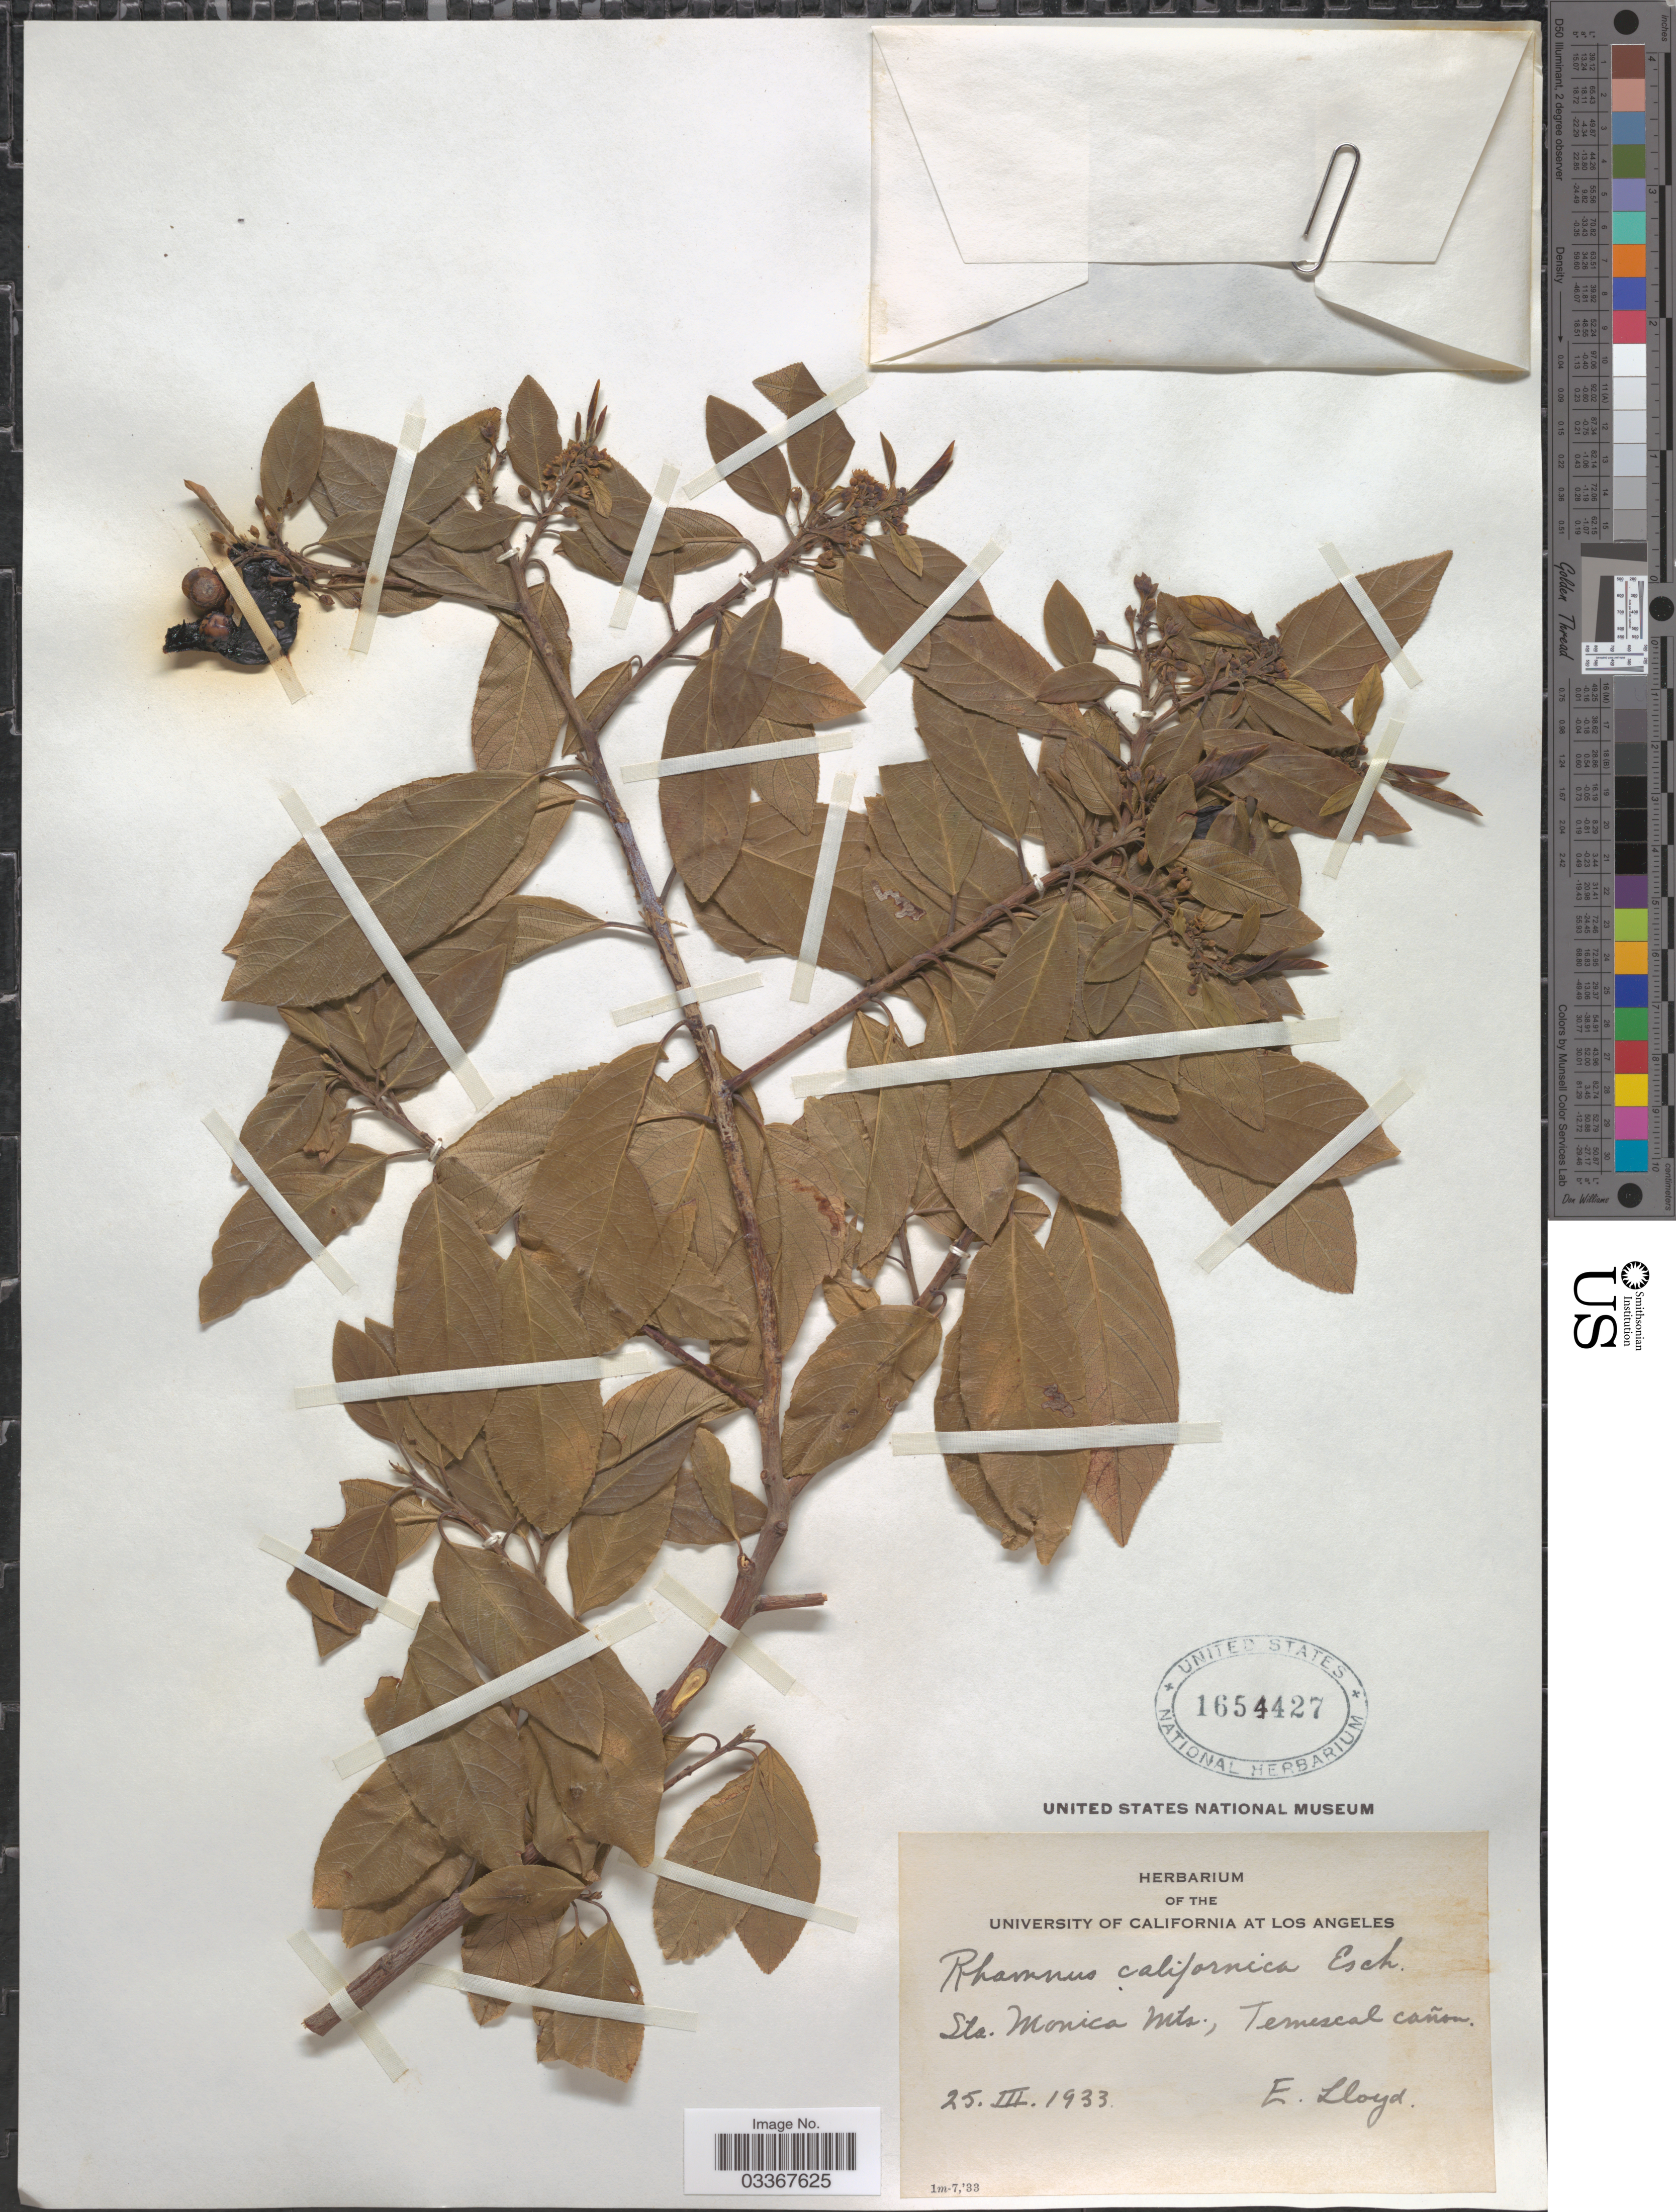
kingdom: Plantae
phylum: Tracheophyta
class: Magnoliopsida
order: Rosales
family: Rhamnaceae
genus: Frangula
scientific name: Frangula californica subsp. californica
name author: (Eschsch.) A. Gray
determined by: Strong, Mark T., (BOT), Smithsonian Institution - National Museum of Natural History (UNITED STATES)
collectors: E. Lloyd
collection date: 1933-03-25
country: United States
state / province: California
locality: Sta. Monica Mts., Temescal cañon.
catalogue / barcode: US 1654427